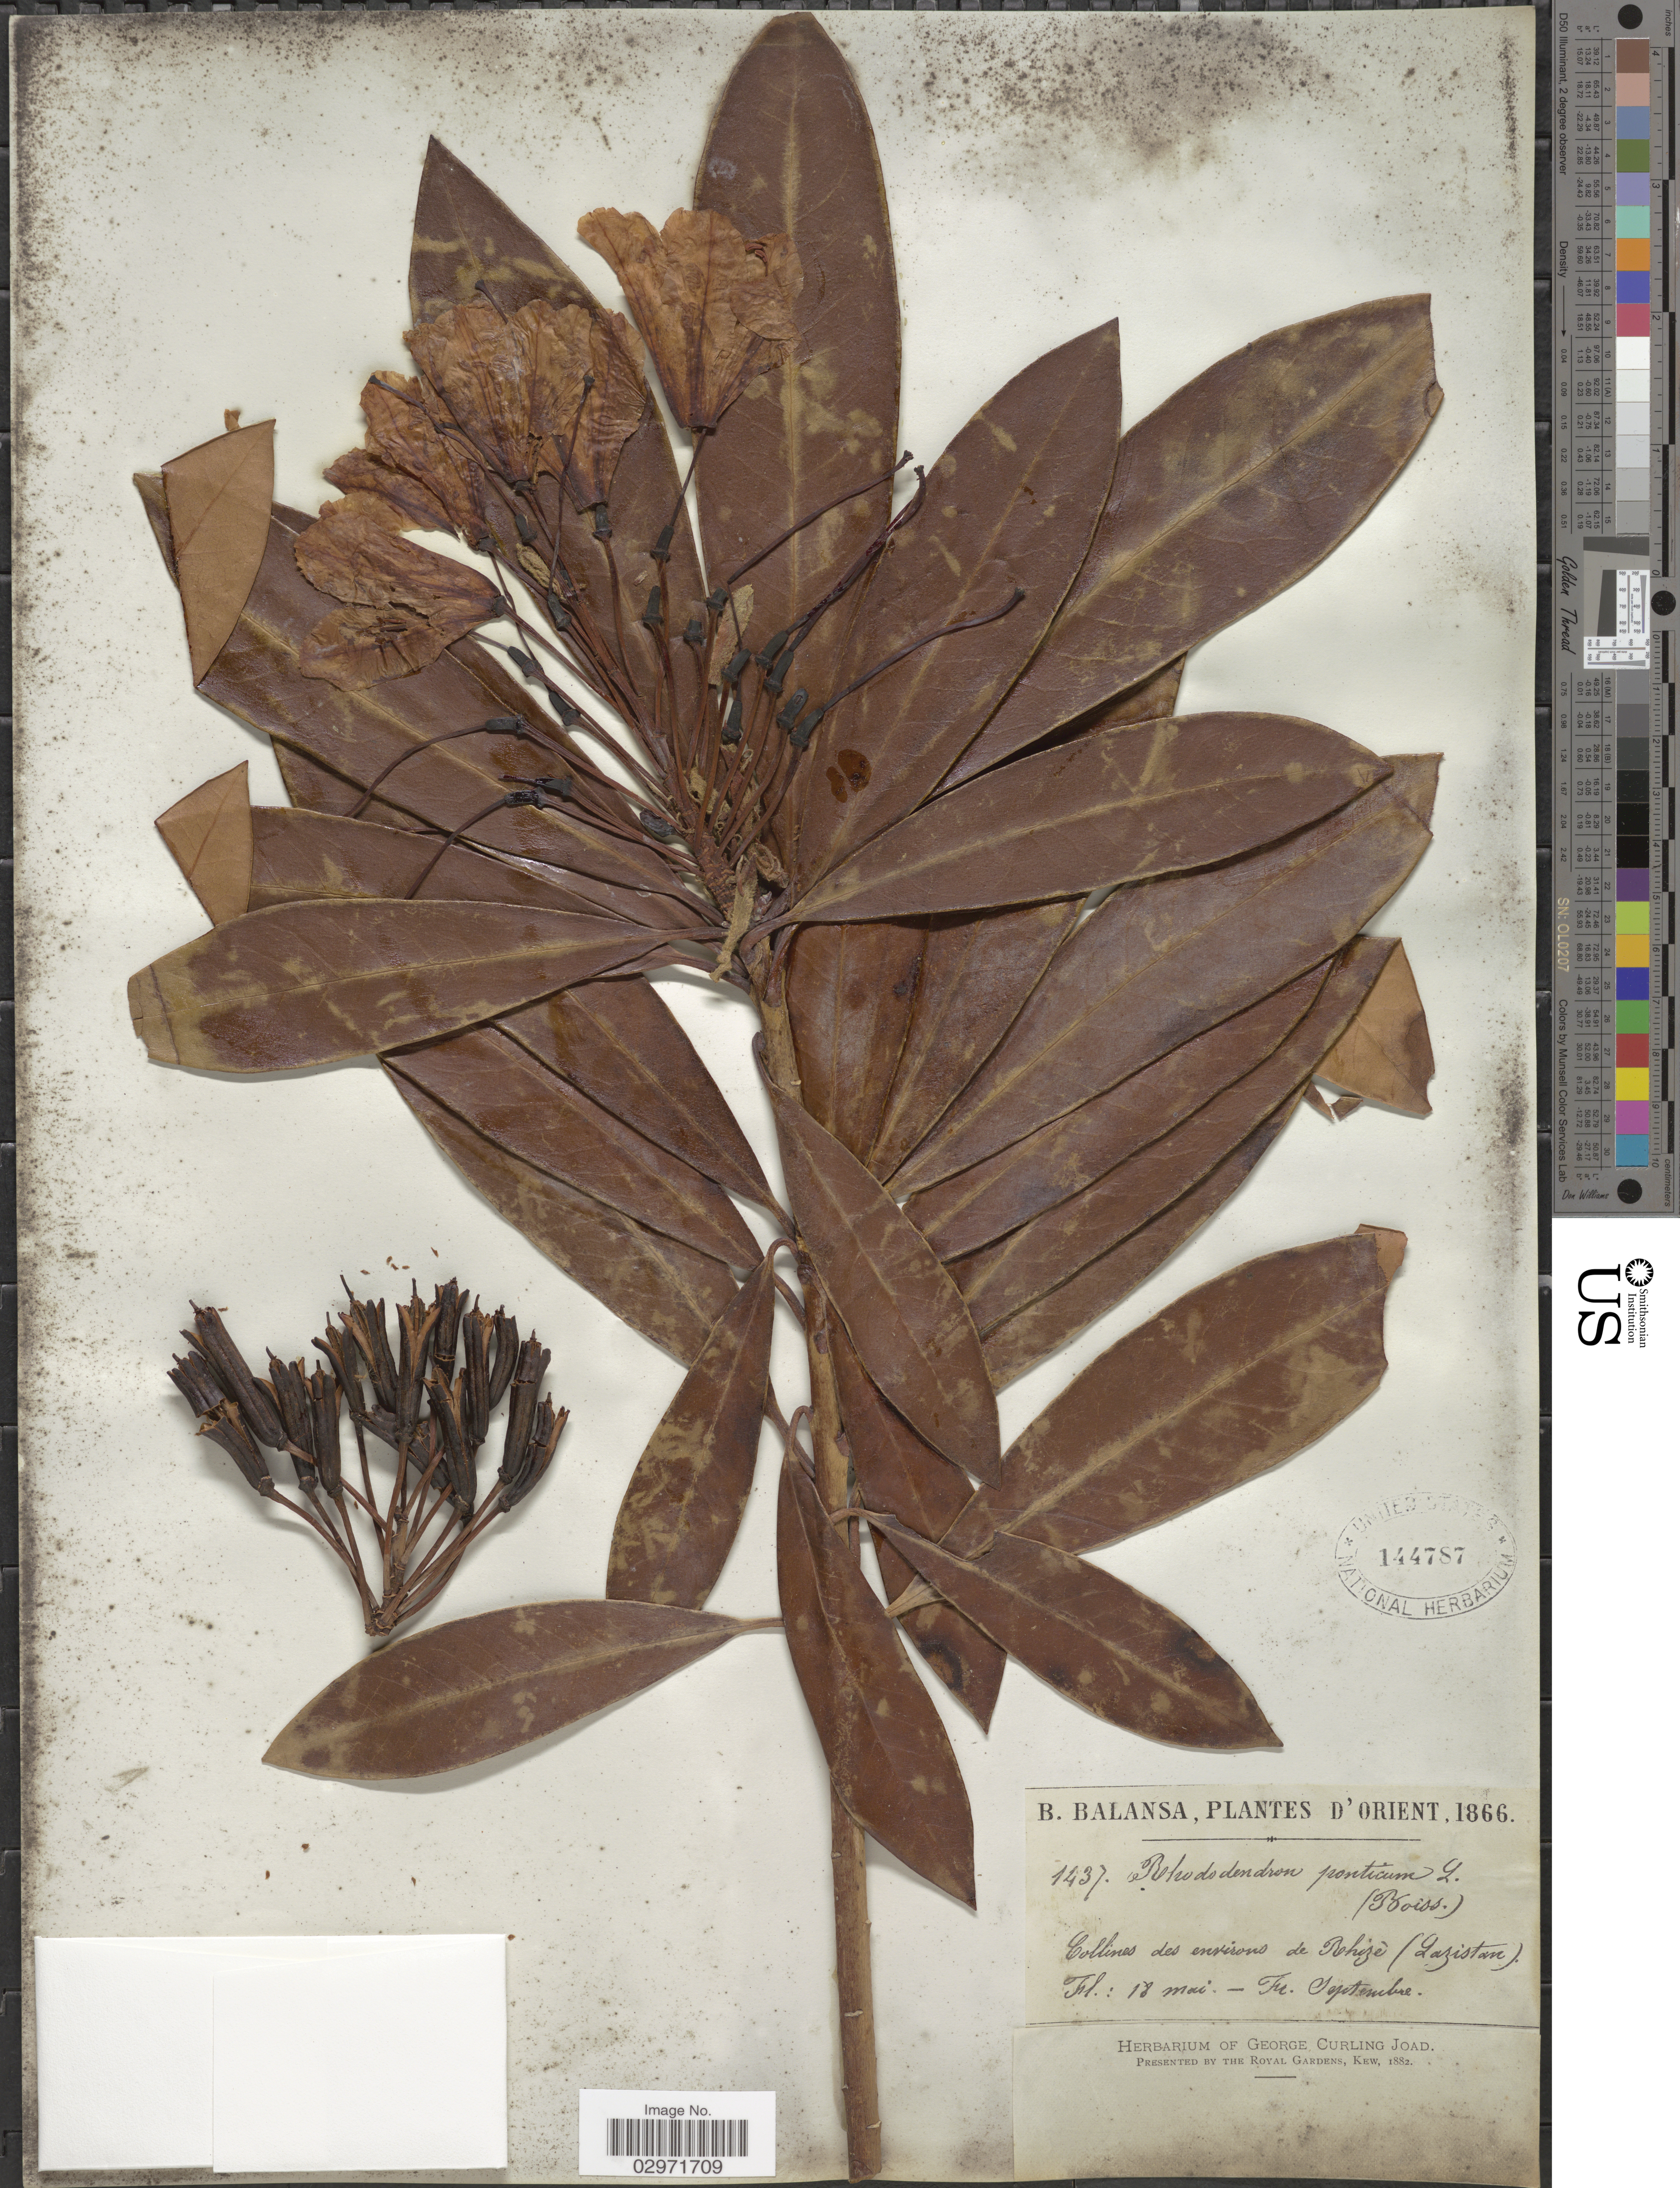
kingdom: Plantae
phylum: Tracheophyta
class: Magnoliopsida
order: Ericales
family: Ericaceae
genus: Rhododendron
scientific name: Rhododendron luteum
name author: Sweet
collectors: B. Balansa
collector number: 1437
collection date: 1866-05-18/1866-09-18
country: Turkey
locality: Orient. Collines des environs de Rohizè (Lazistan).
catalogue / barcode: US 144787